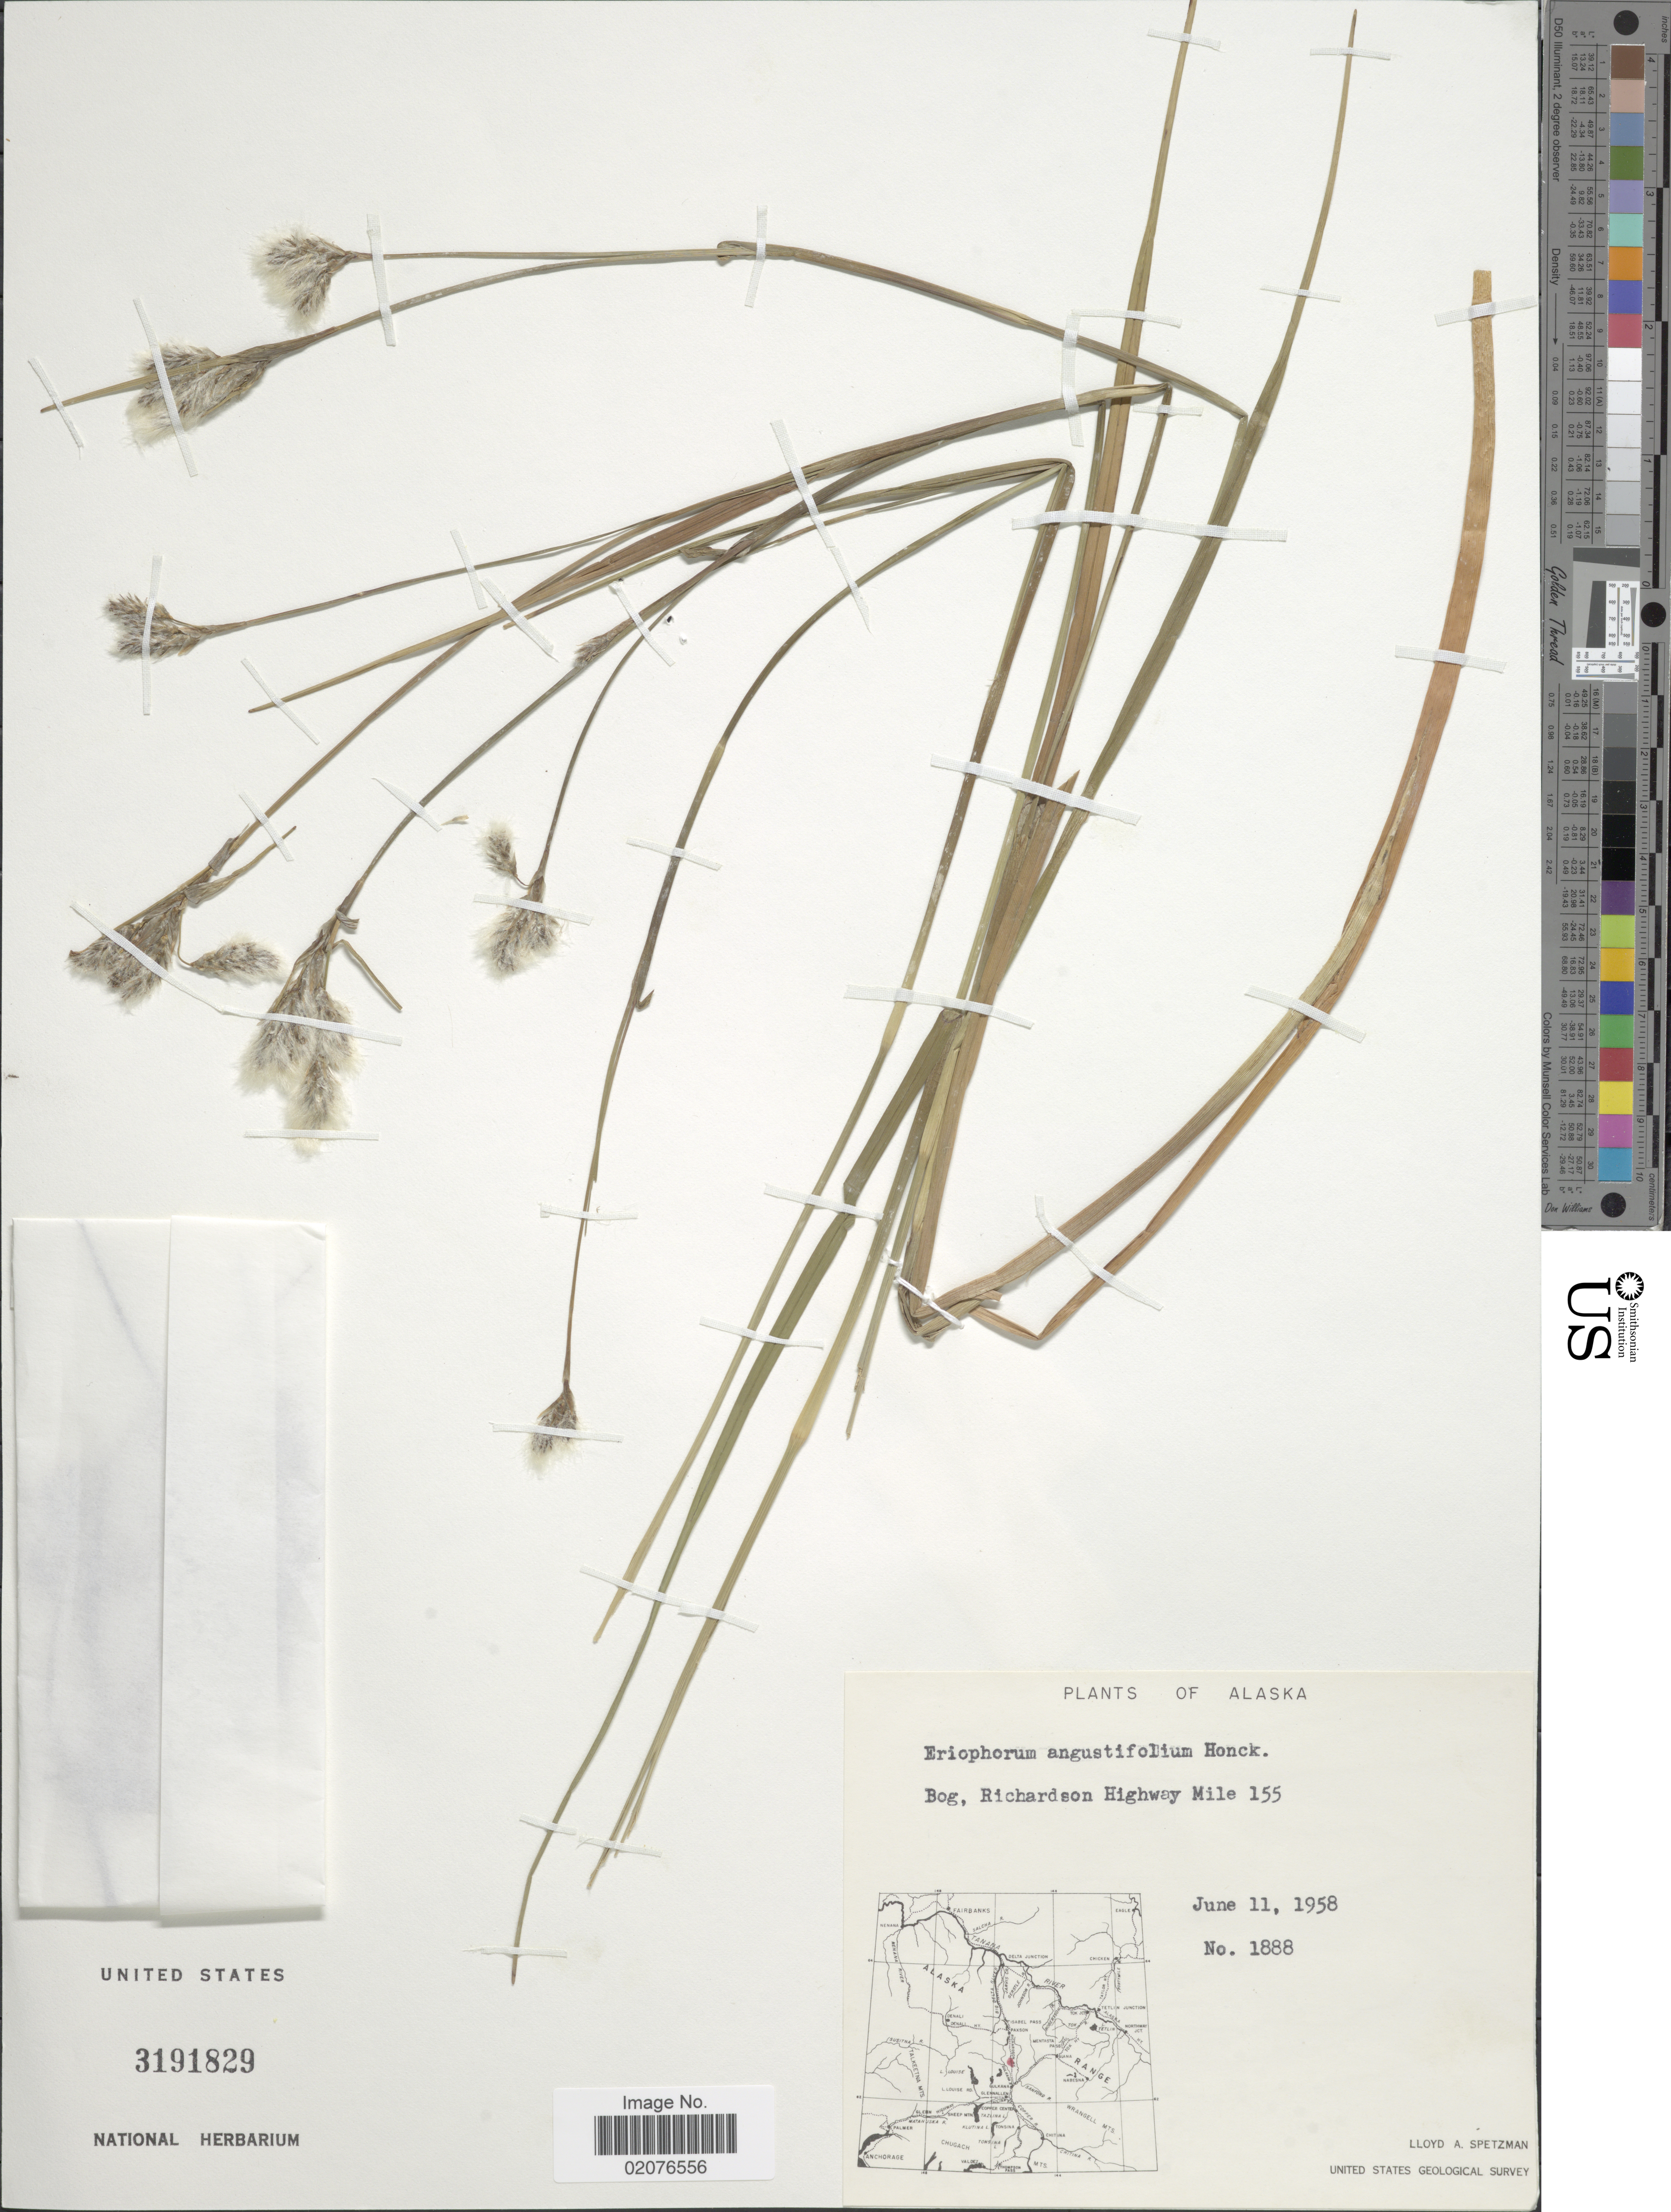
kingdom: Plantae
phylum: Tracheophyta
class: Liliopsida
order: Poales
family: Cyperaceae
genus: Eriophorum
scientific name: Eriophorum angustifolium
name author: Honck.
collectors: L. Spetzman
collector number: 1888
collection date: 1958-06-11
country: United States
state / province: Alaska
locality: Bog, Richarson Highway Mile 155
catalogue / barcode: US 3191829